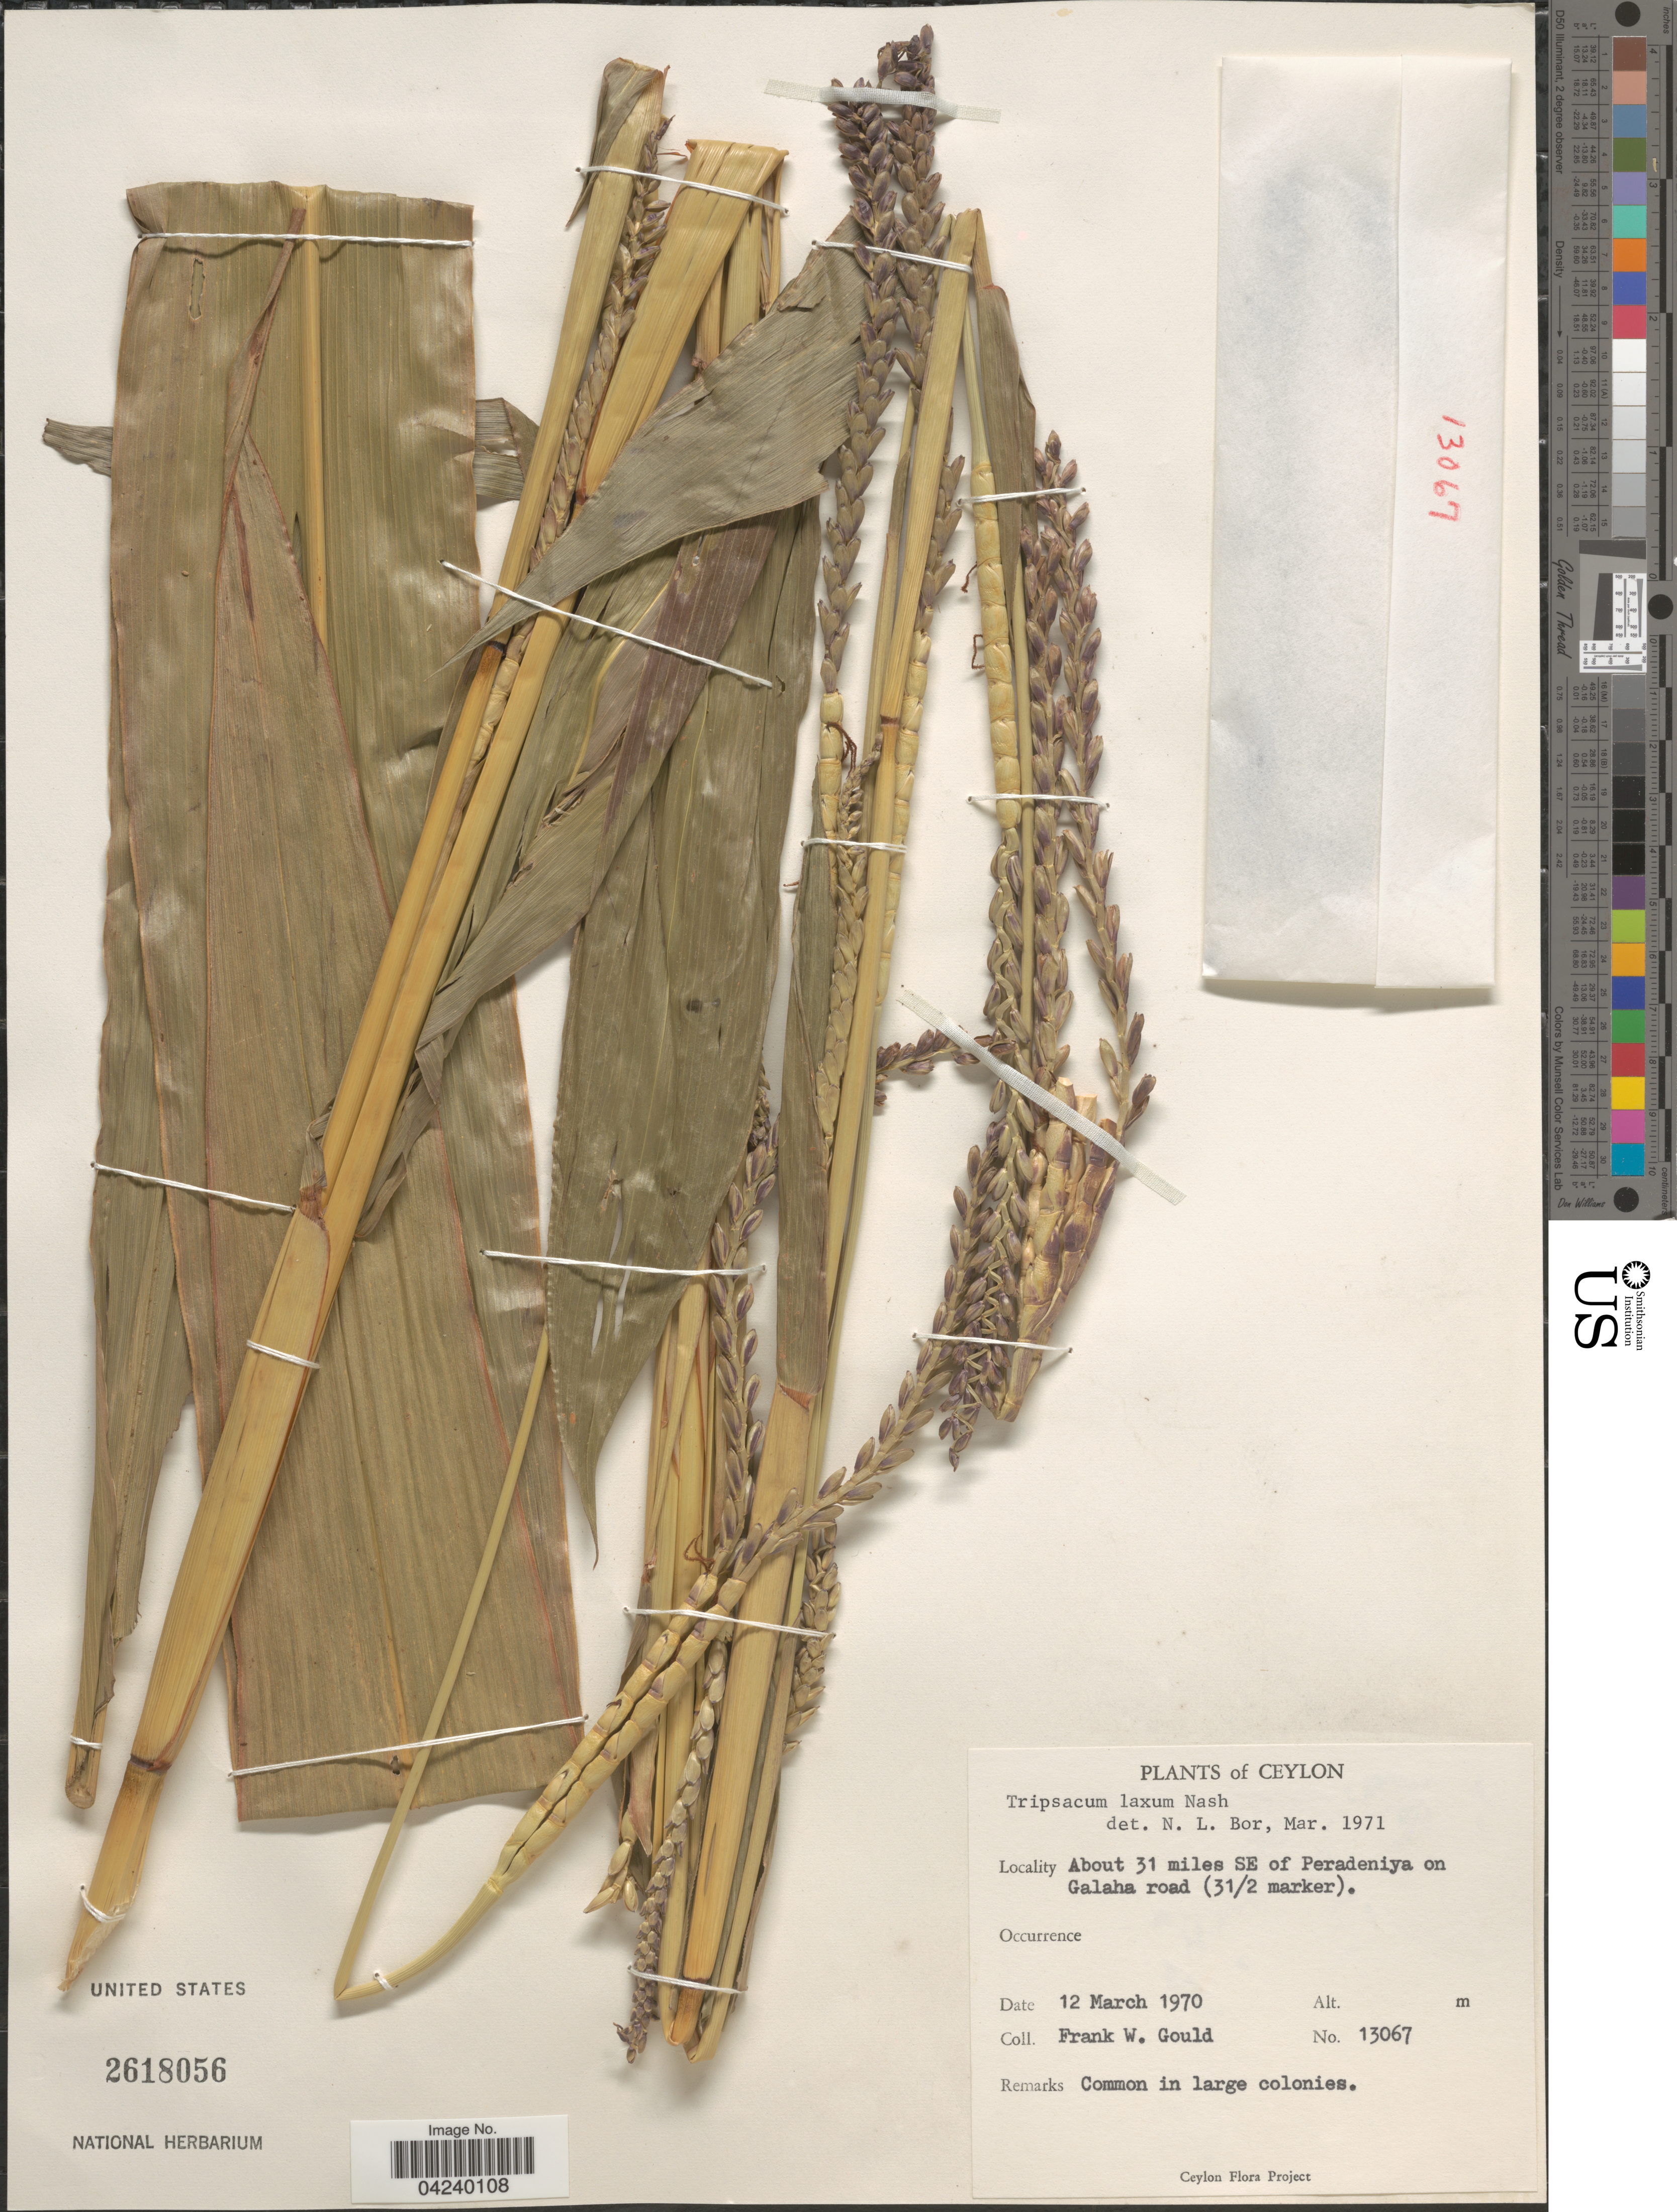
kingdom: Plantae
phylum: Tracheophyta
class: Liliopsida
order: Poales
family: Poaceae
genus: Tripsacum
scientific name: Tripsacum laxum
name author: Nash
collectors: F. W. Gould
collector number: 13067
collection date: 1970-03-12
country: Sri Lanka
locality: Ceylon. About 31 miles SE of Peradeniya on Galaha road (31/2 marker).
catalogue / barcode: US 2618056